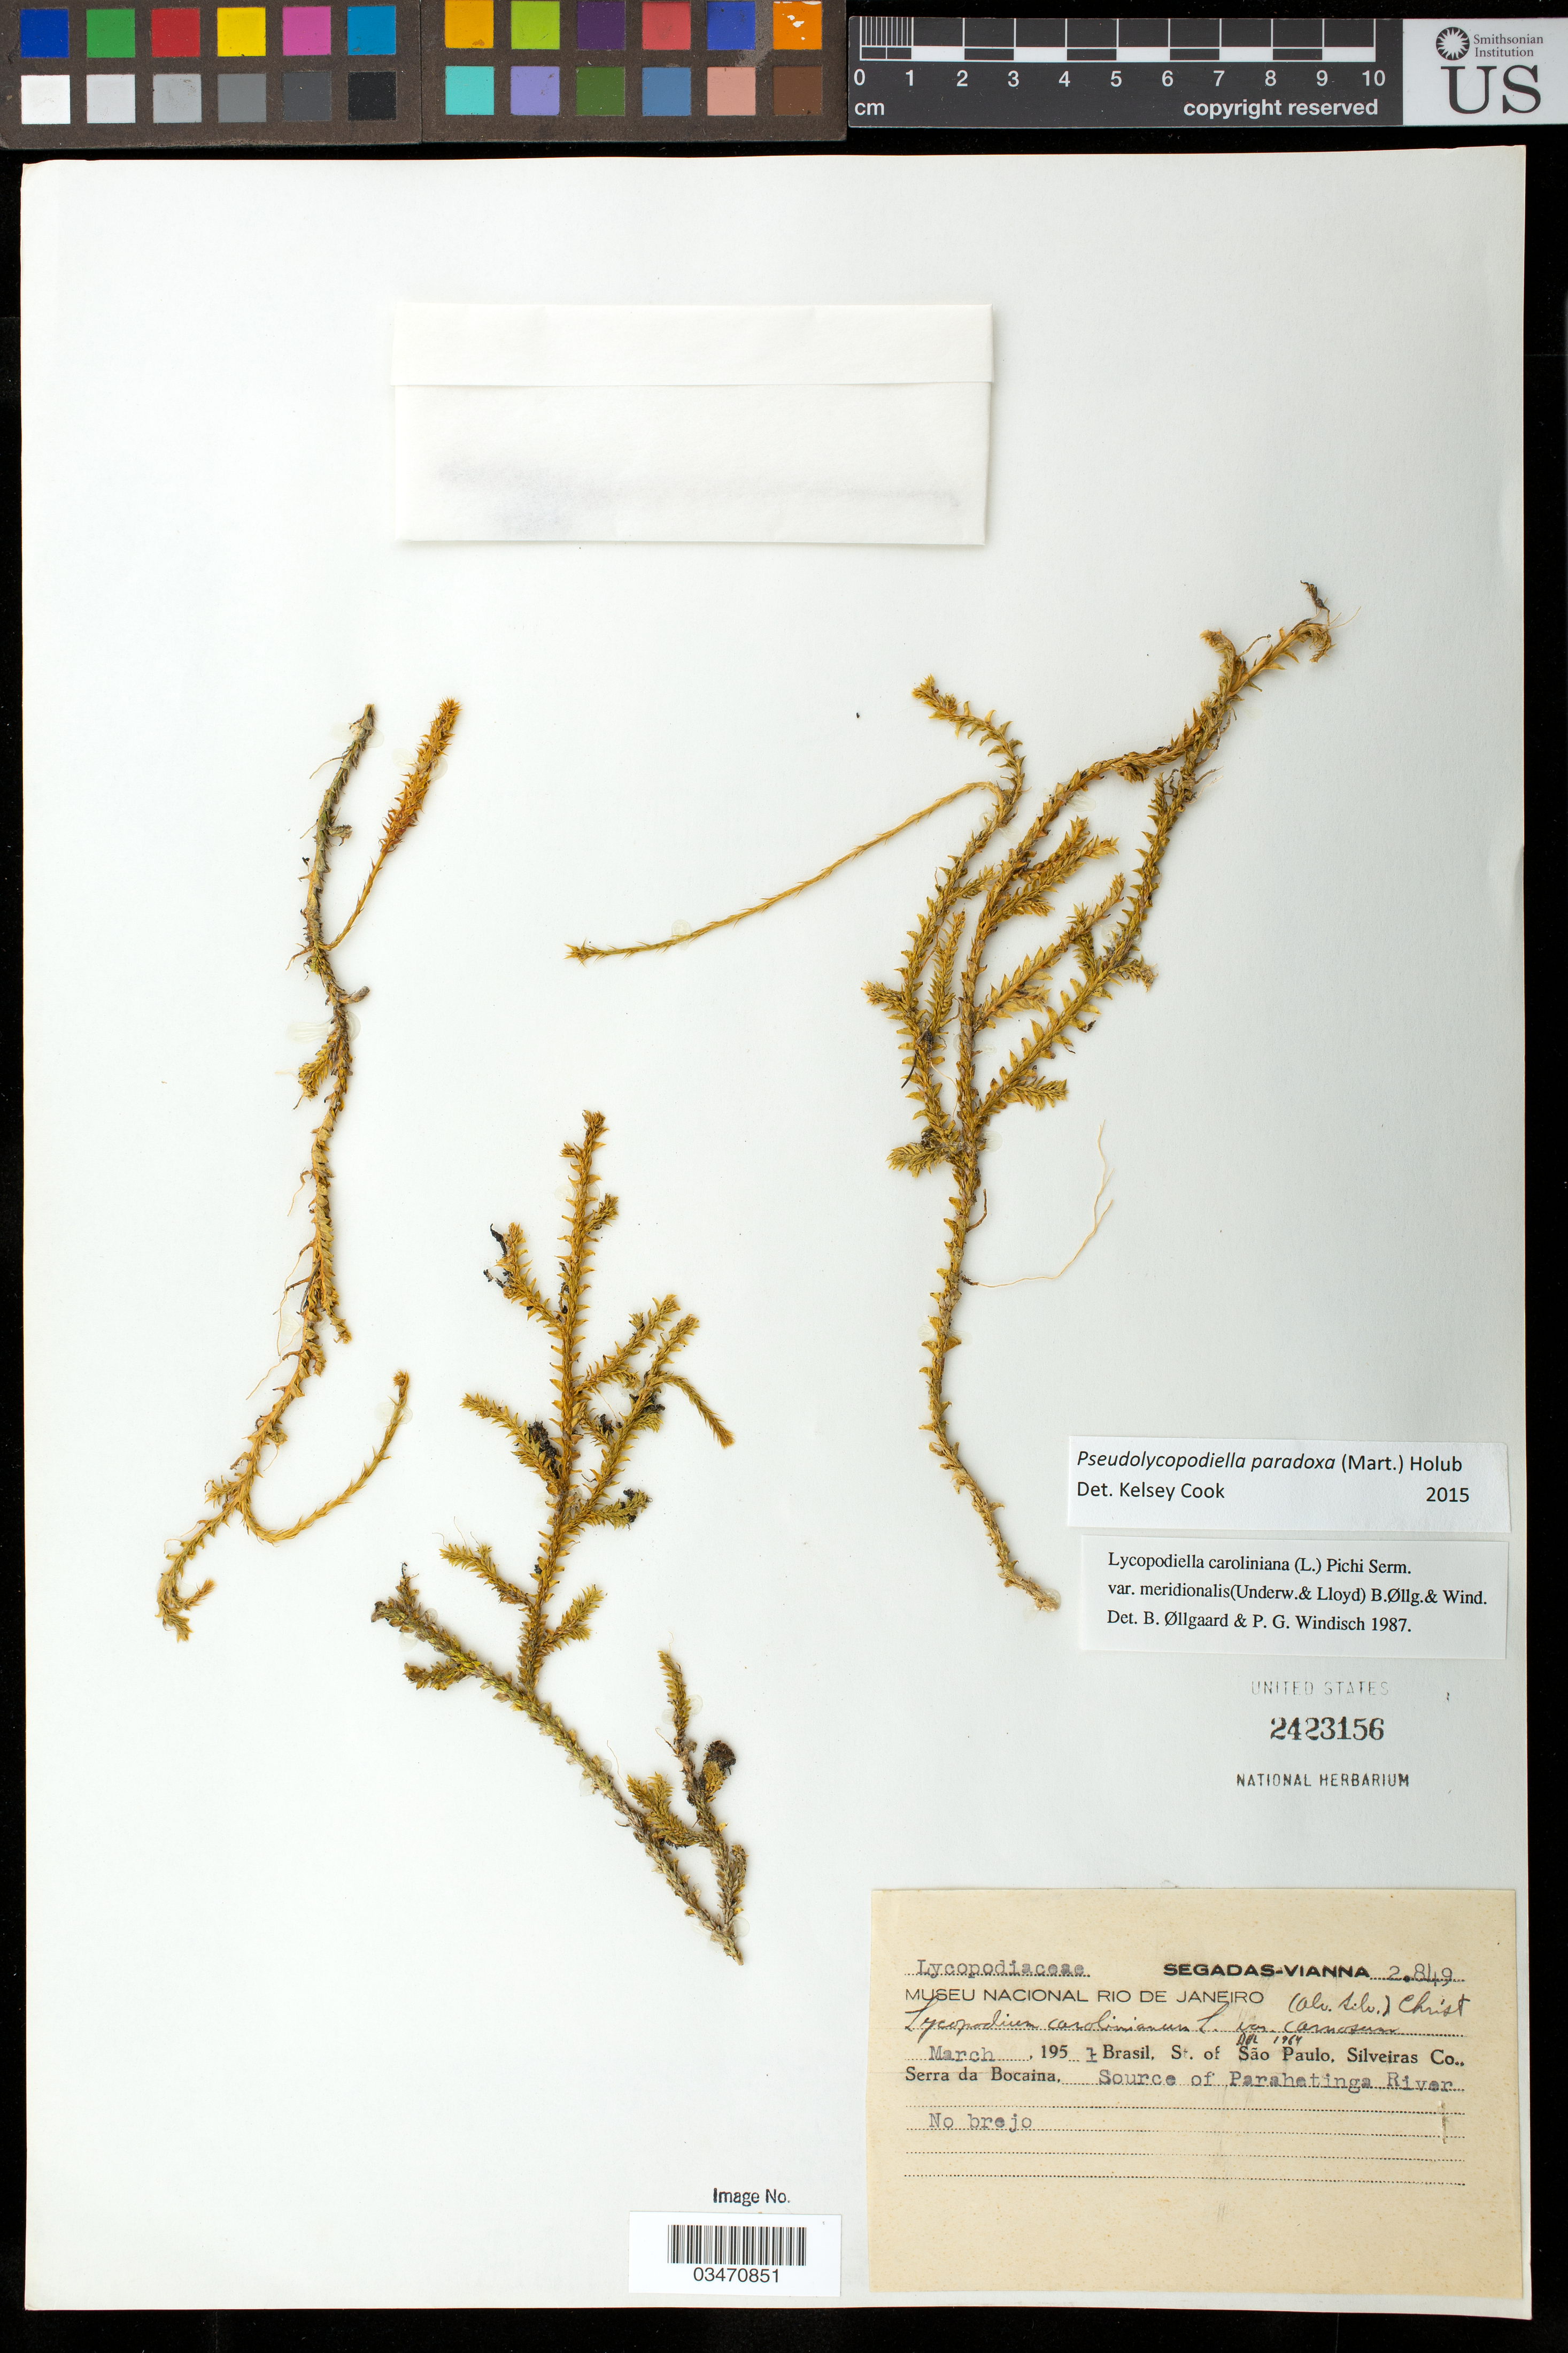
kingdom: Plantae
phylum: Tracheophyta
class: Lycopodiopsida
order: Lycopodiales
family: Lycopodiaceae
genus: Pseudolycopodiella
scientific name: Pseudolycopodiella paradoxa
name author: (Mart.) Holub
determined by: Cook, K.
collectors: -- Segadas-Vianna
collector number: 2849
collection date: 1951-03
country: Brazil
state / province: São Paulo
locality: Brasil, St. of Sao Paulo, Silveiras Co., Serra da Bocaina. Source of Parahetinga River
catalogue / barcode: US 2423156